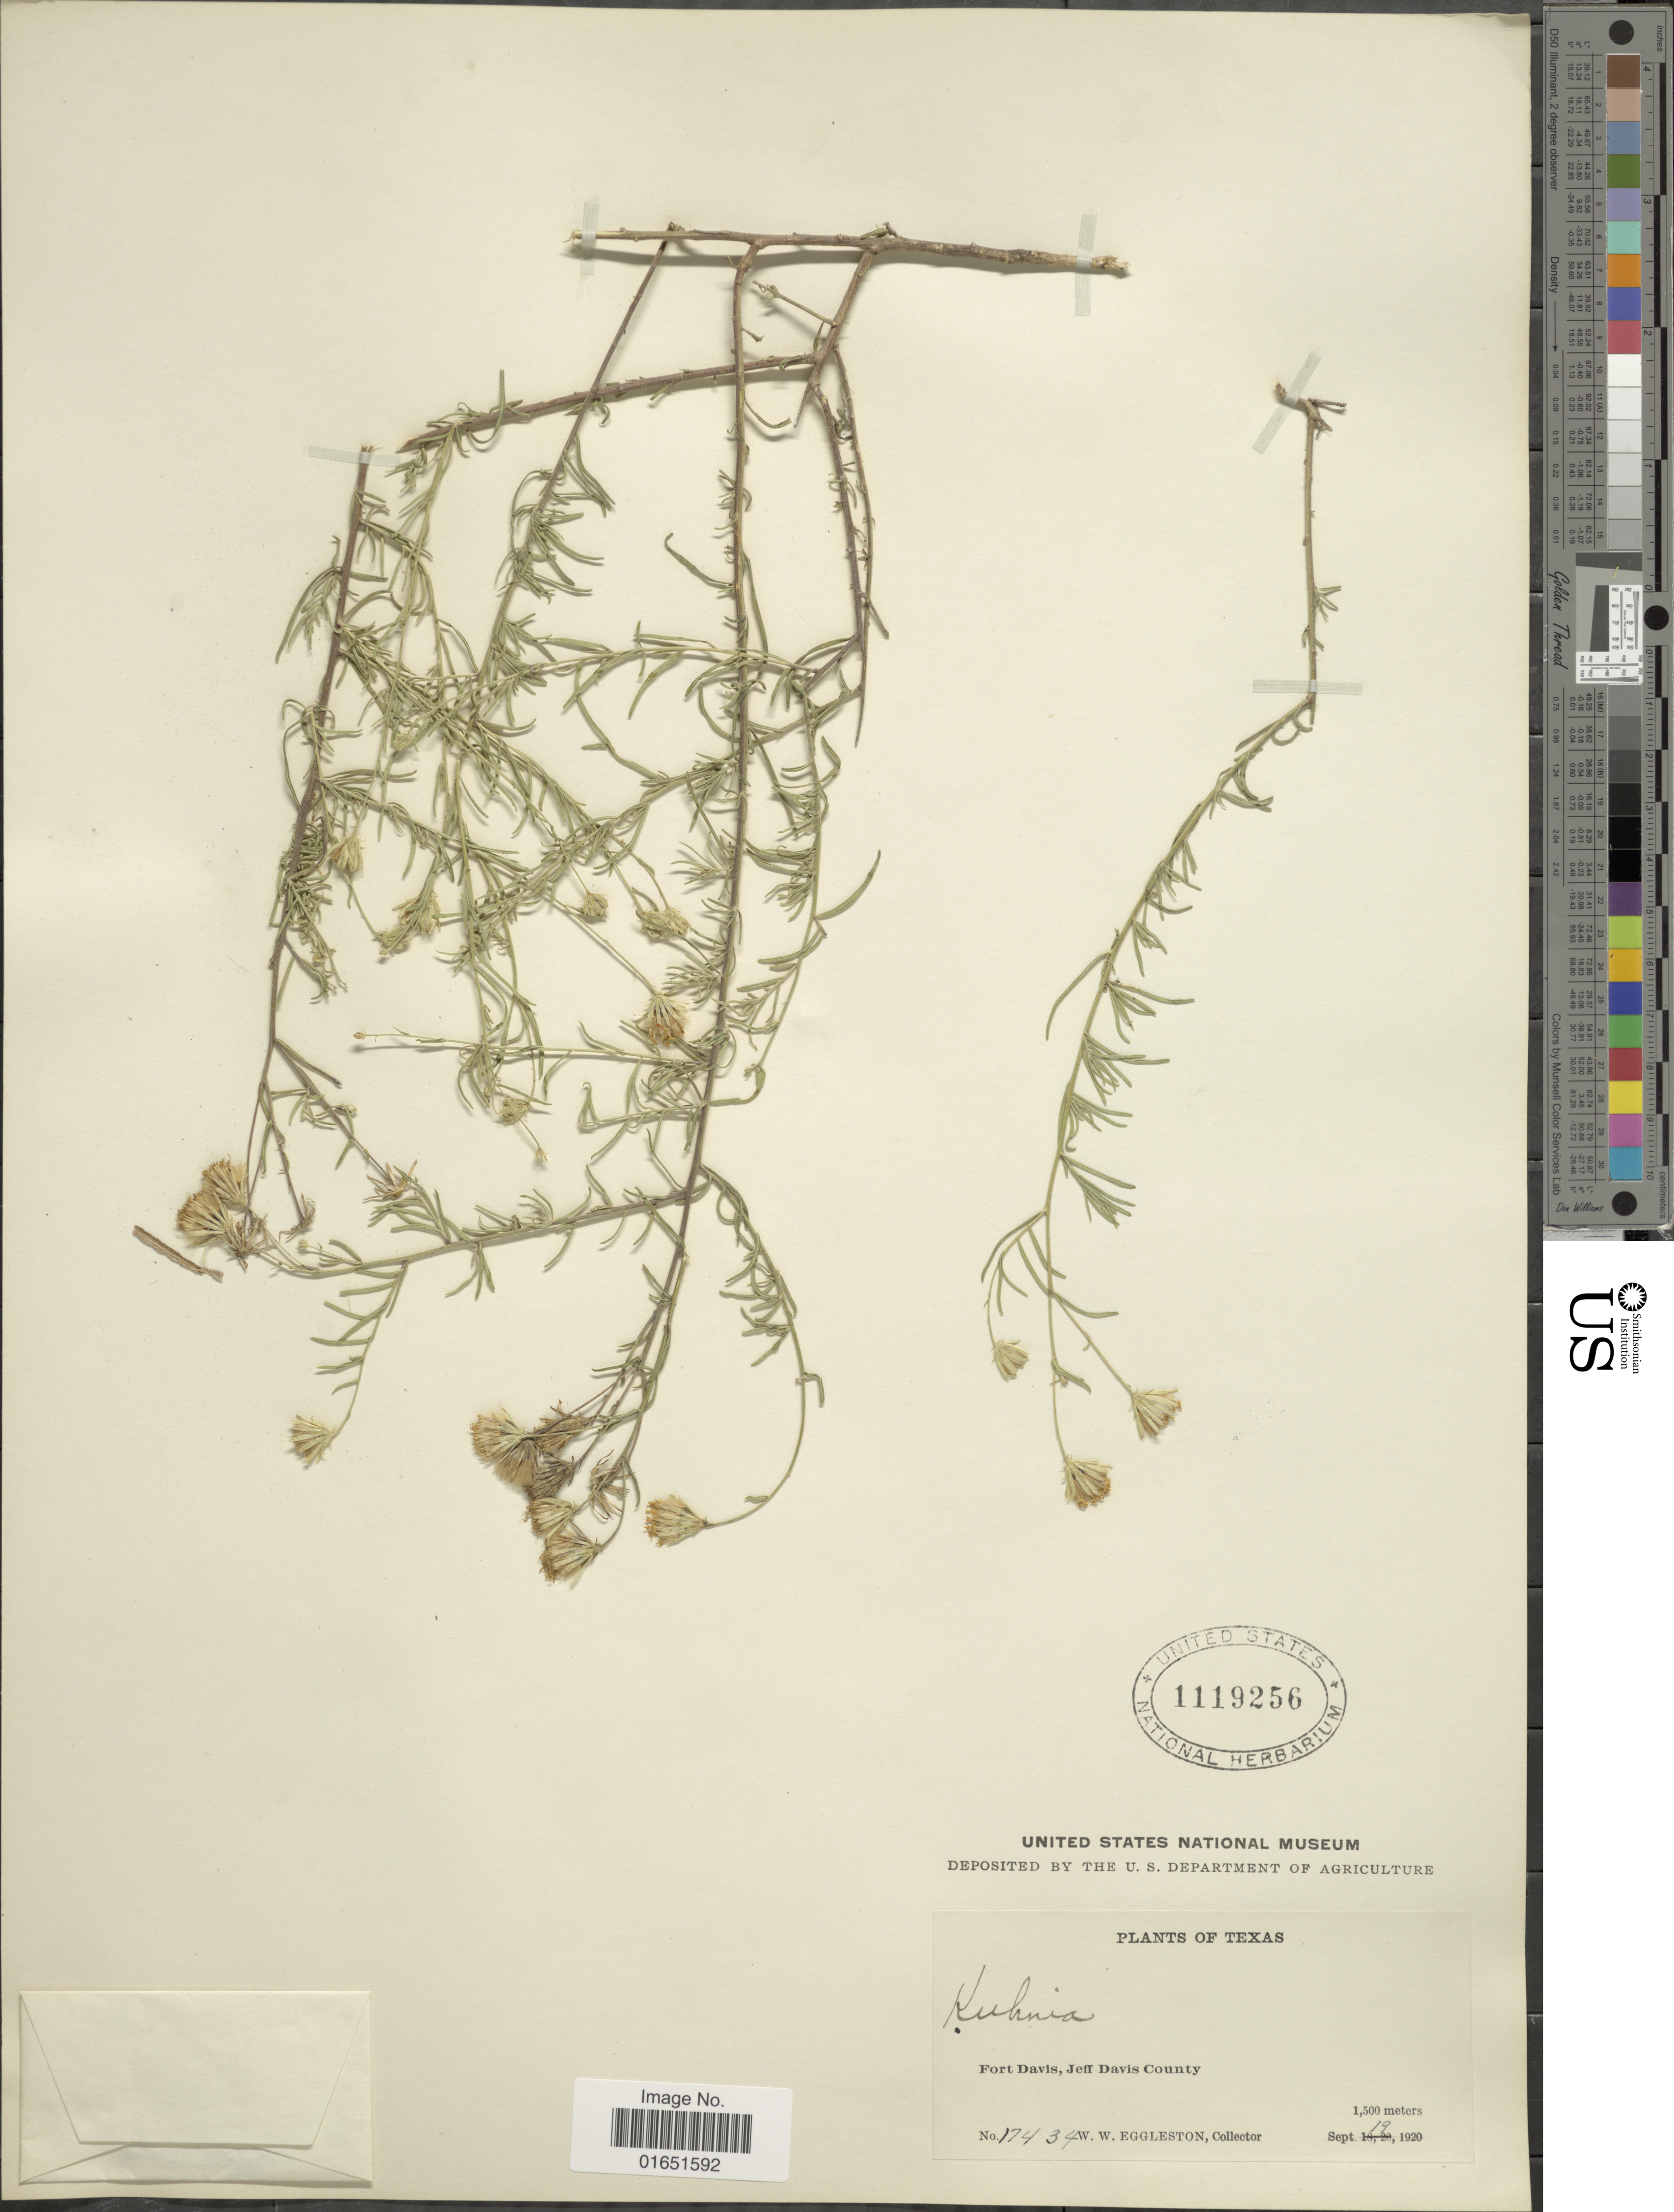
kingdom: Plantae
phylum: Tracheophyta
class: Magnoliopsida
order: Asterales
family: Asteraceae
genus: Brickellia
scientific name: Brickellia sp.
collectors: W. W. Eggleston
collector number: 17434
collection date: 1920-09-19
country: United States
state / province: Texas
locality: Fort Davis, Jeff Davis County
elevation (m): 1500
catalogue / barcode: US 1119256